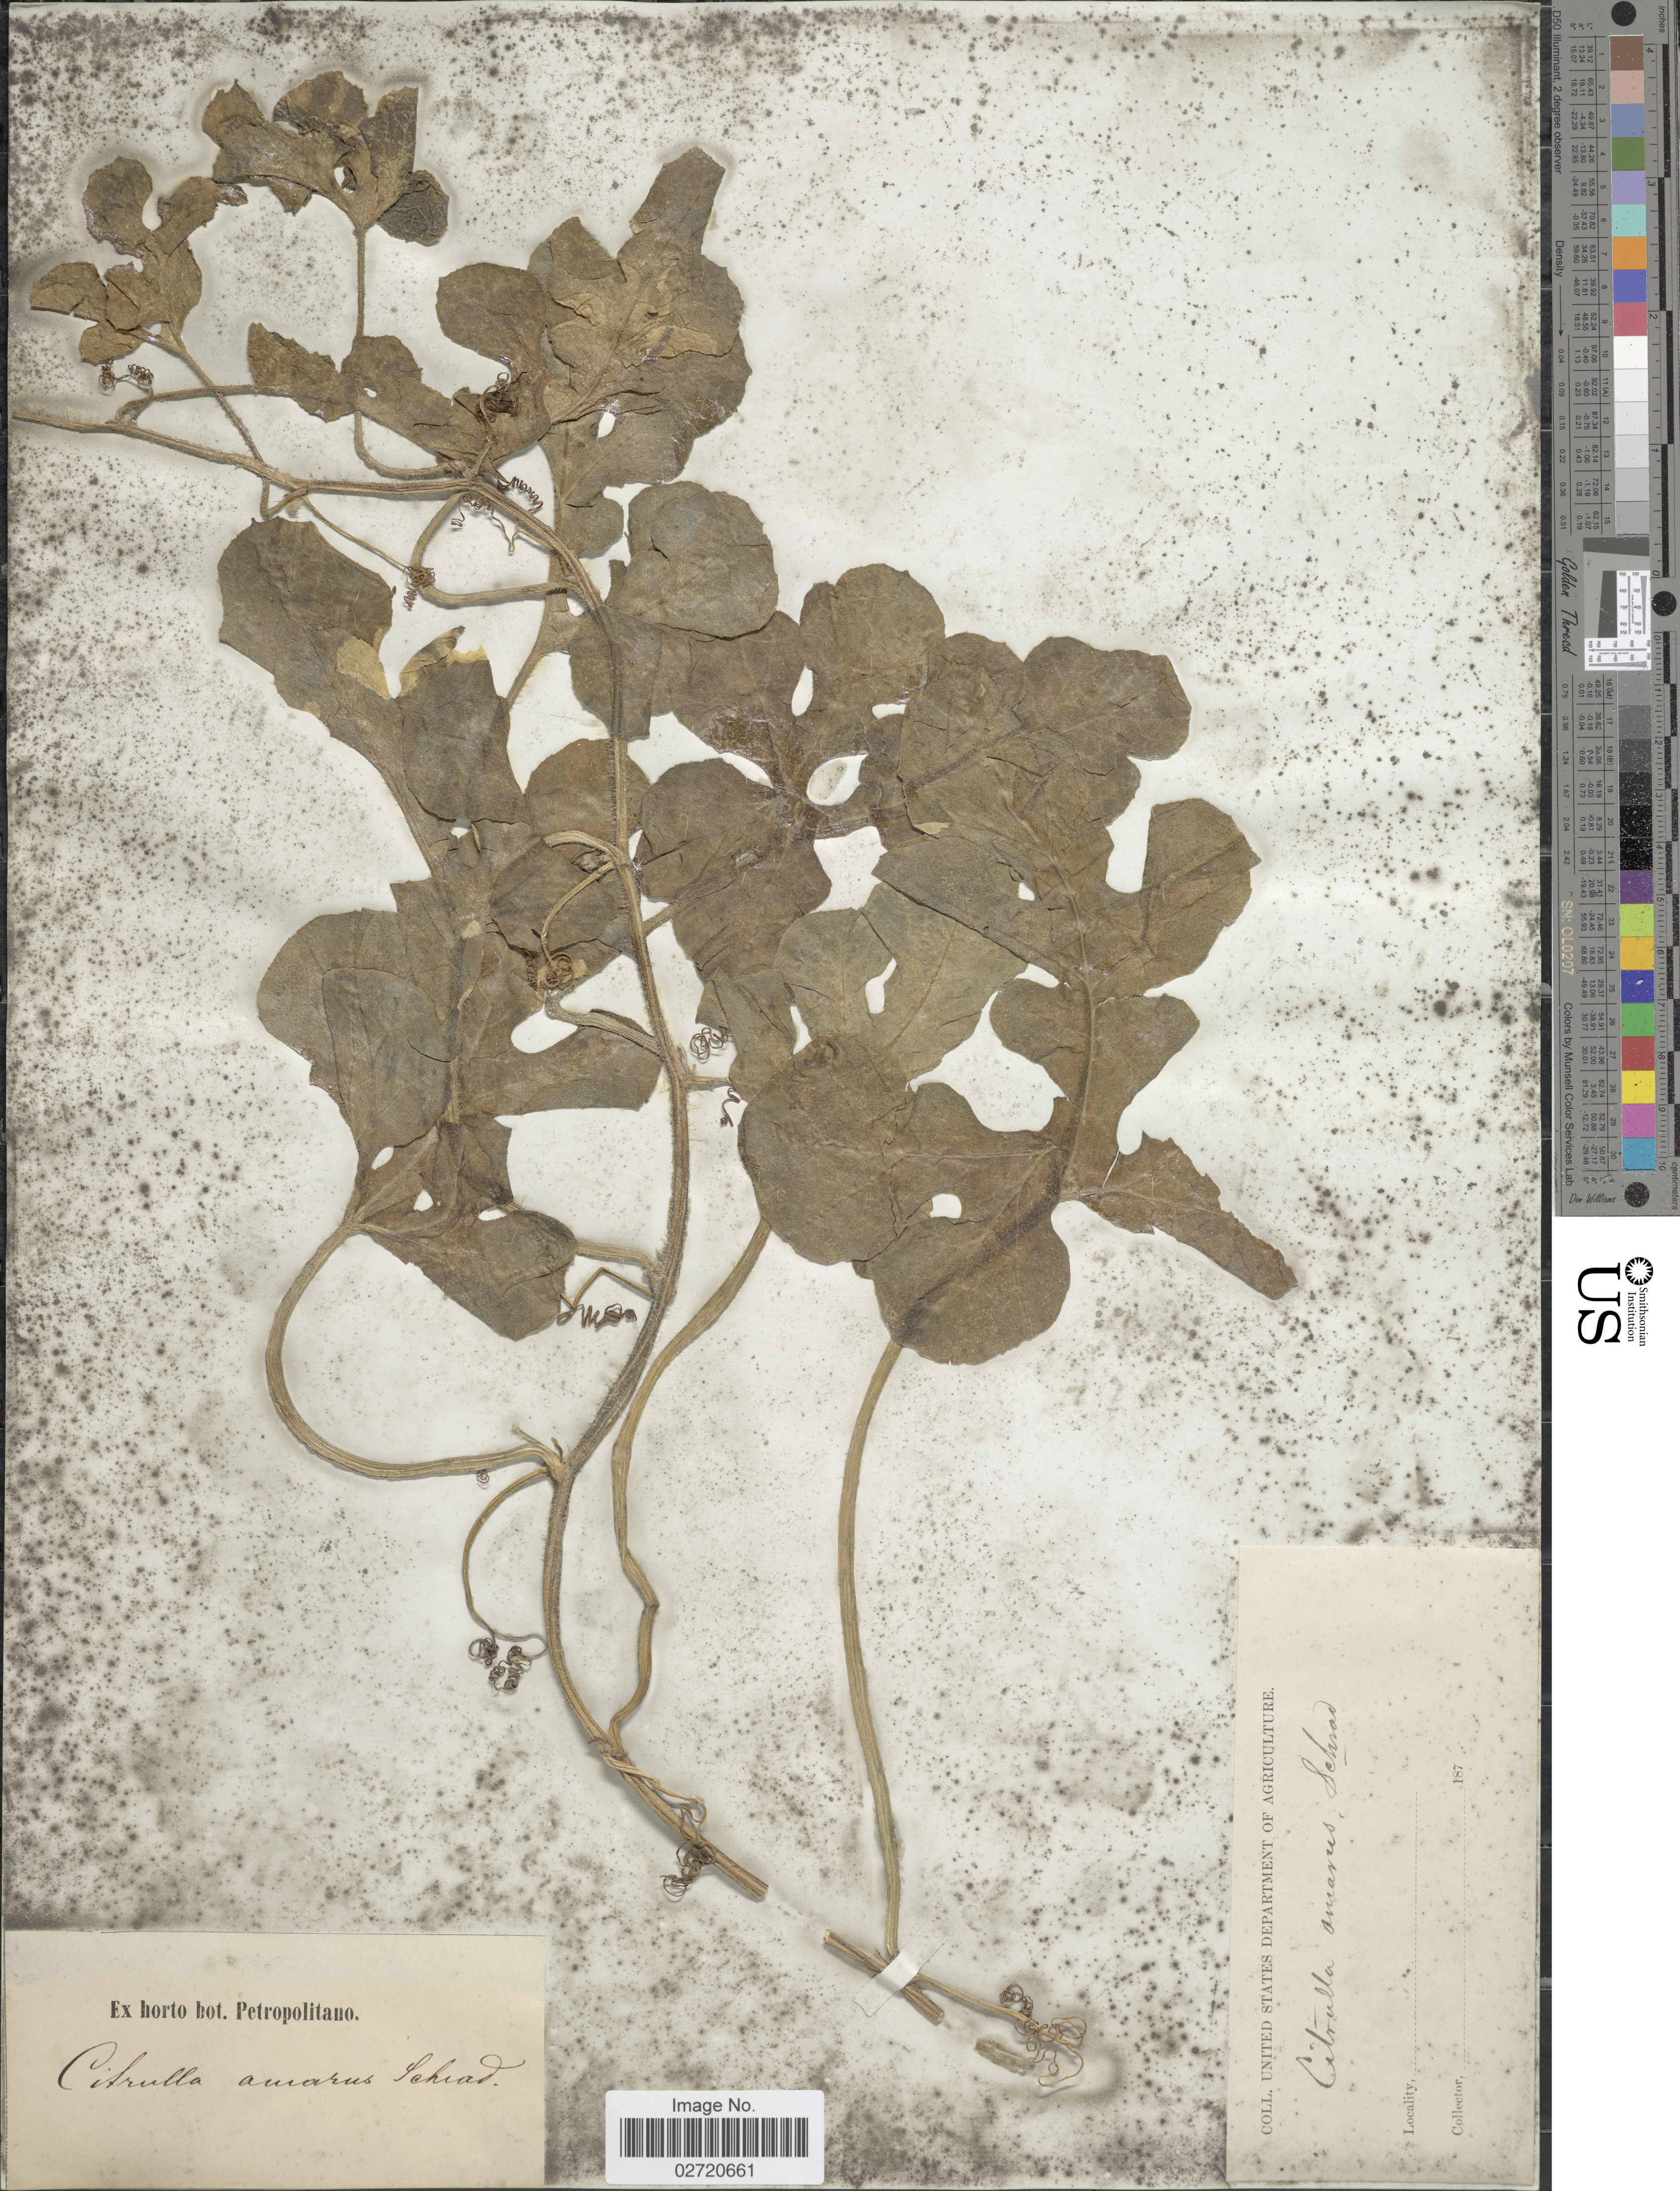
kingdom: Plantae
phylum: Tracheophyta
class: Magnoliopsida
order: Cucurbitales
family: Cucurbitaceae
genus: Citrullus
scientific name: Citrullus amarus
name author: Schrad.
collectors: ex Horto Bot. Petropolitano